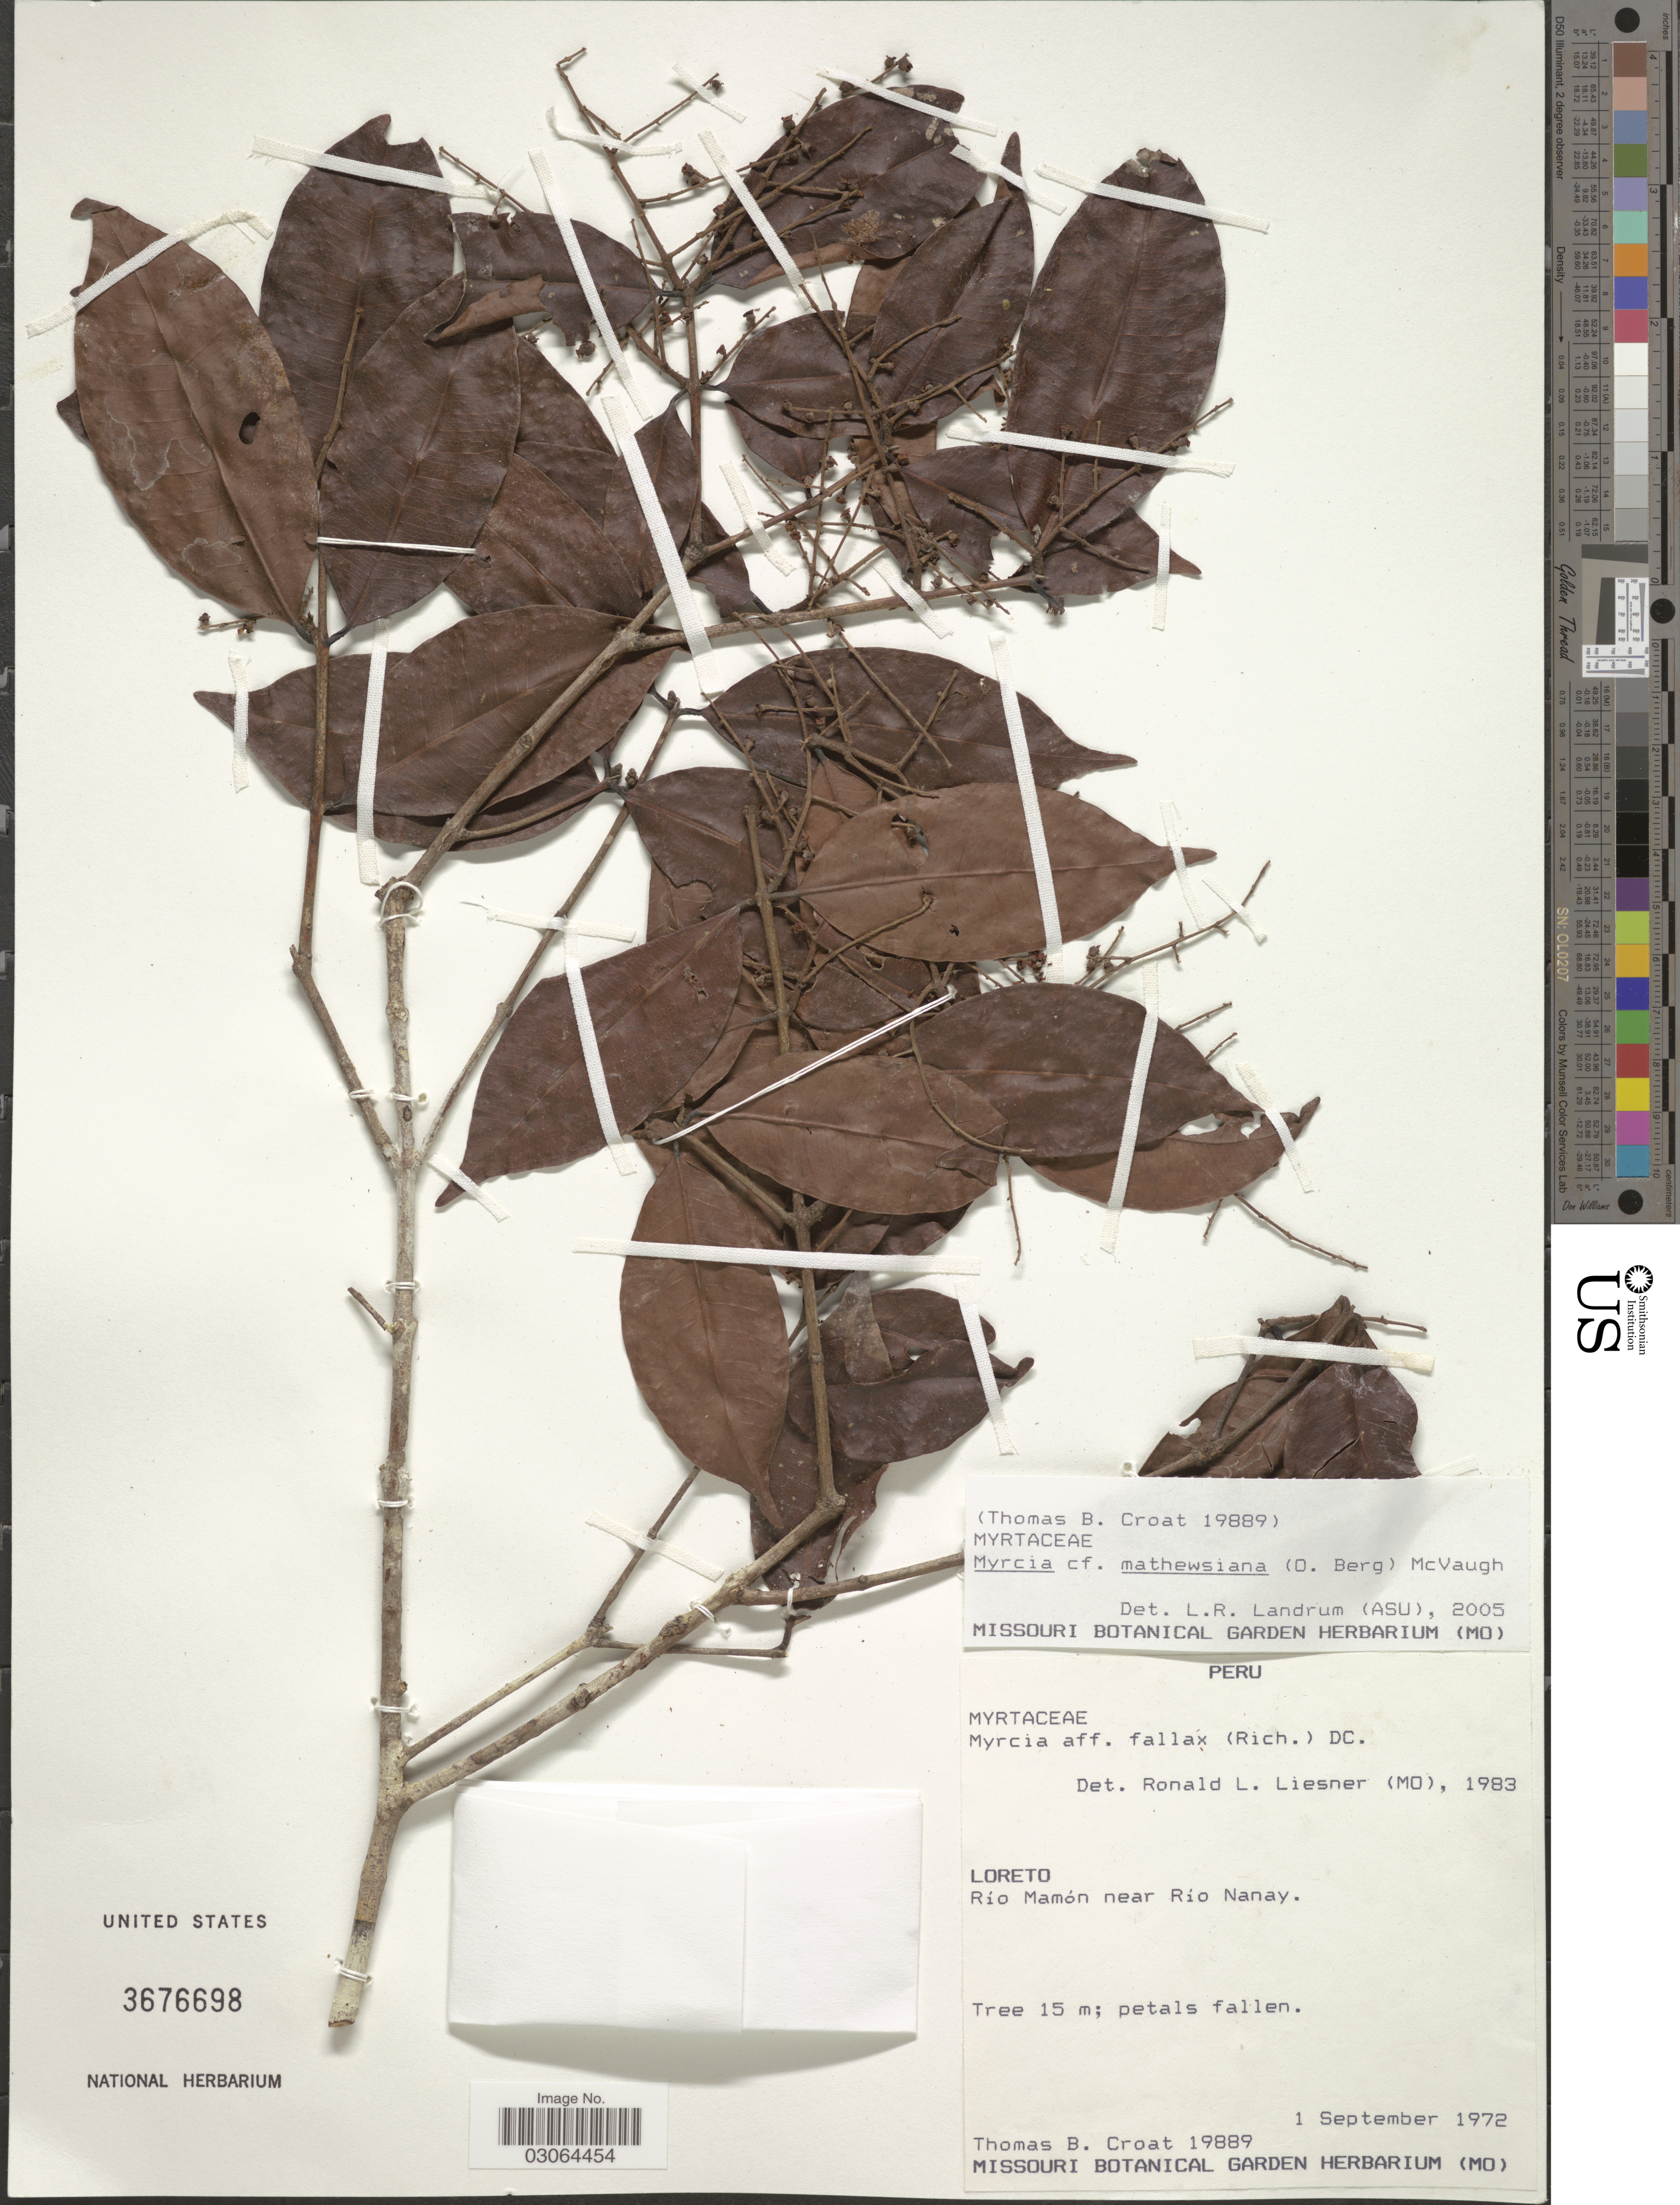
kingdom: Plantae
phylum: Tracheophyta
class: Magnoliopsida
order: Myrtales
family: Myrtaceae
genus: Myrcia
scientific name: Myrcia mathewsiana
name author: (O. Berg) McVaugh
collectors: T. B. Croat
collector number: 19889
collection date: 1972-09-01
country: Peru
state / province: Loreto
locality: Río Mamón near Río Nanay.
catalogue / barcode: US 3676698